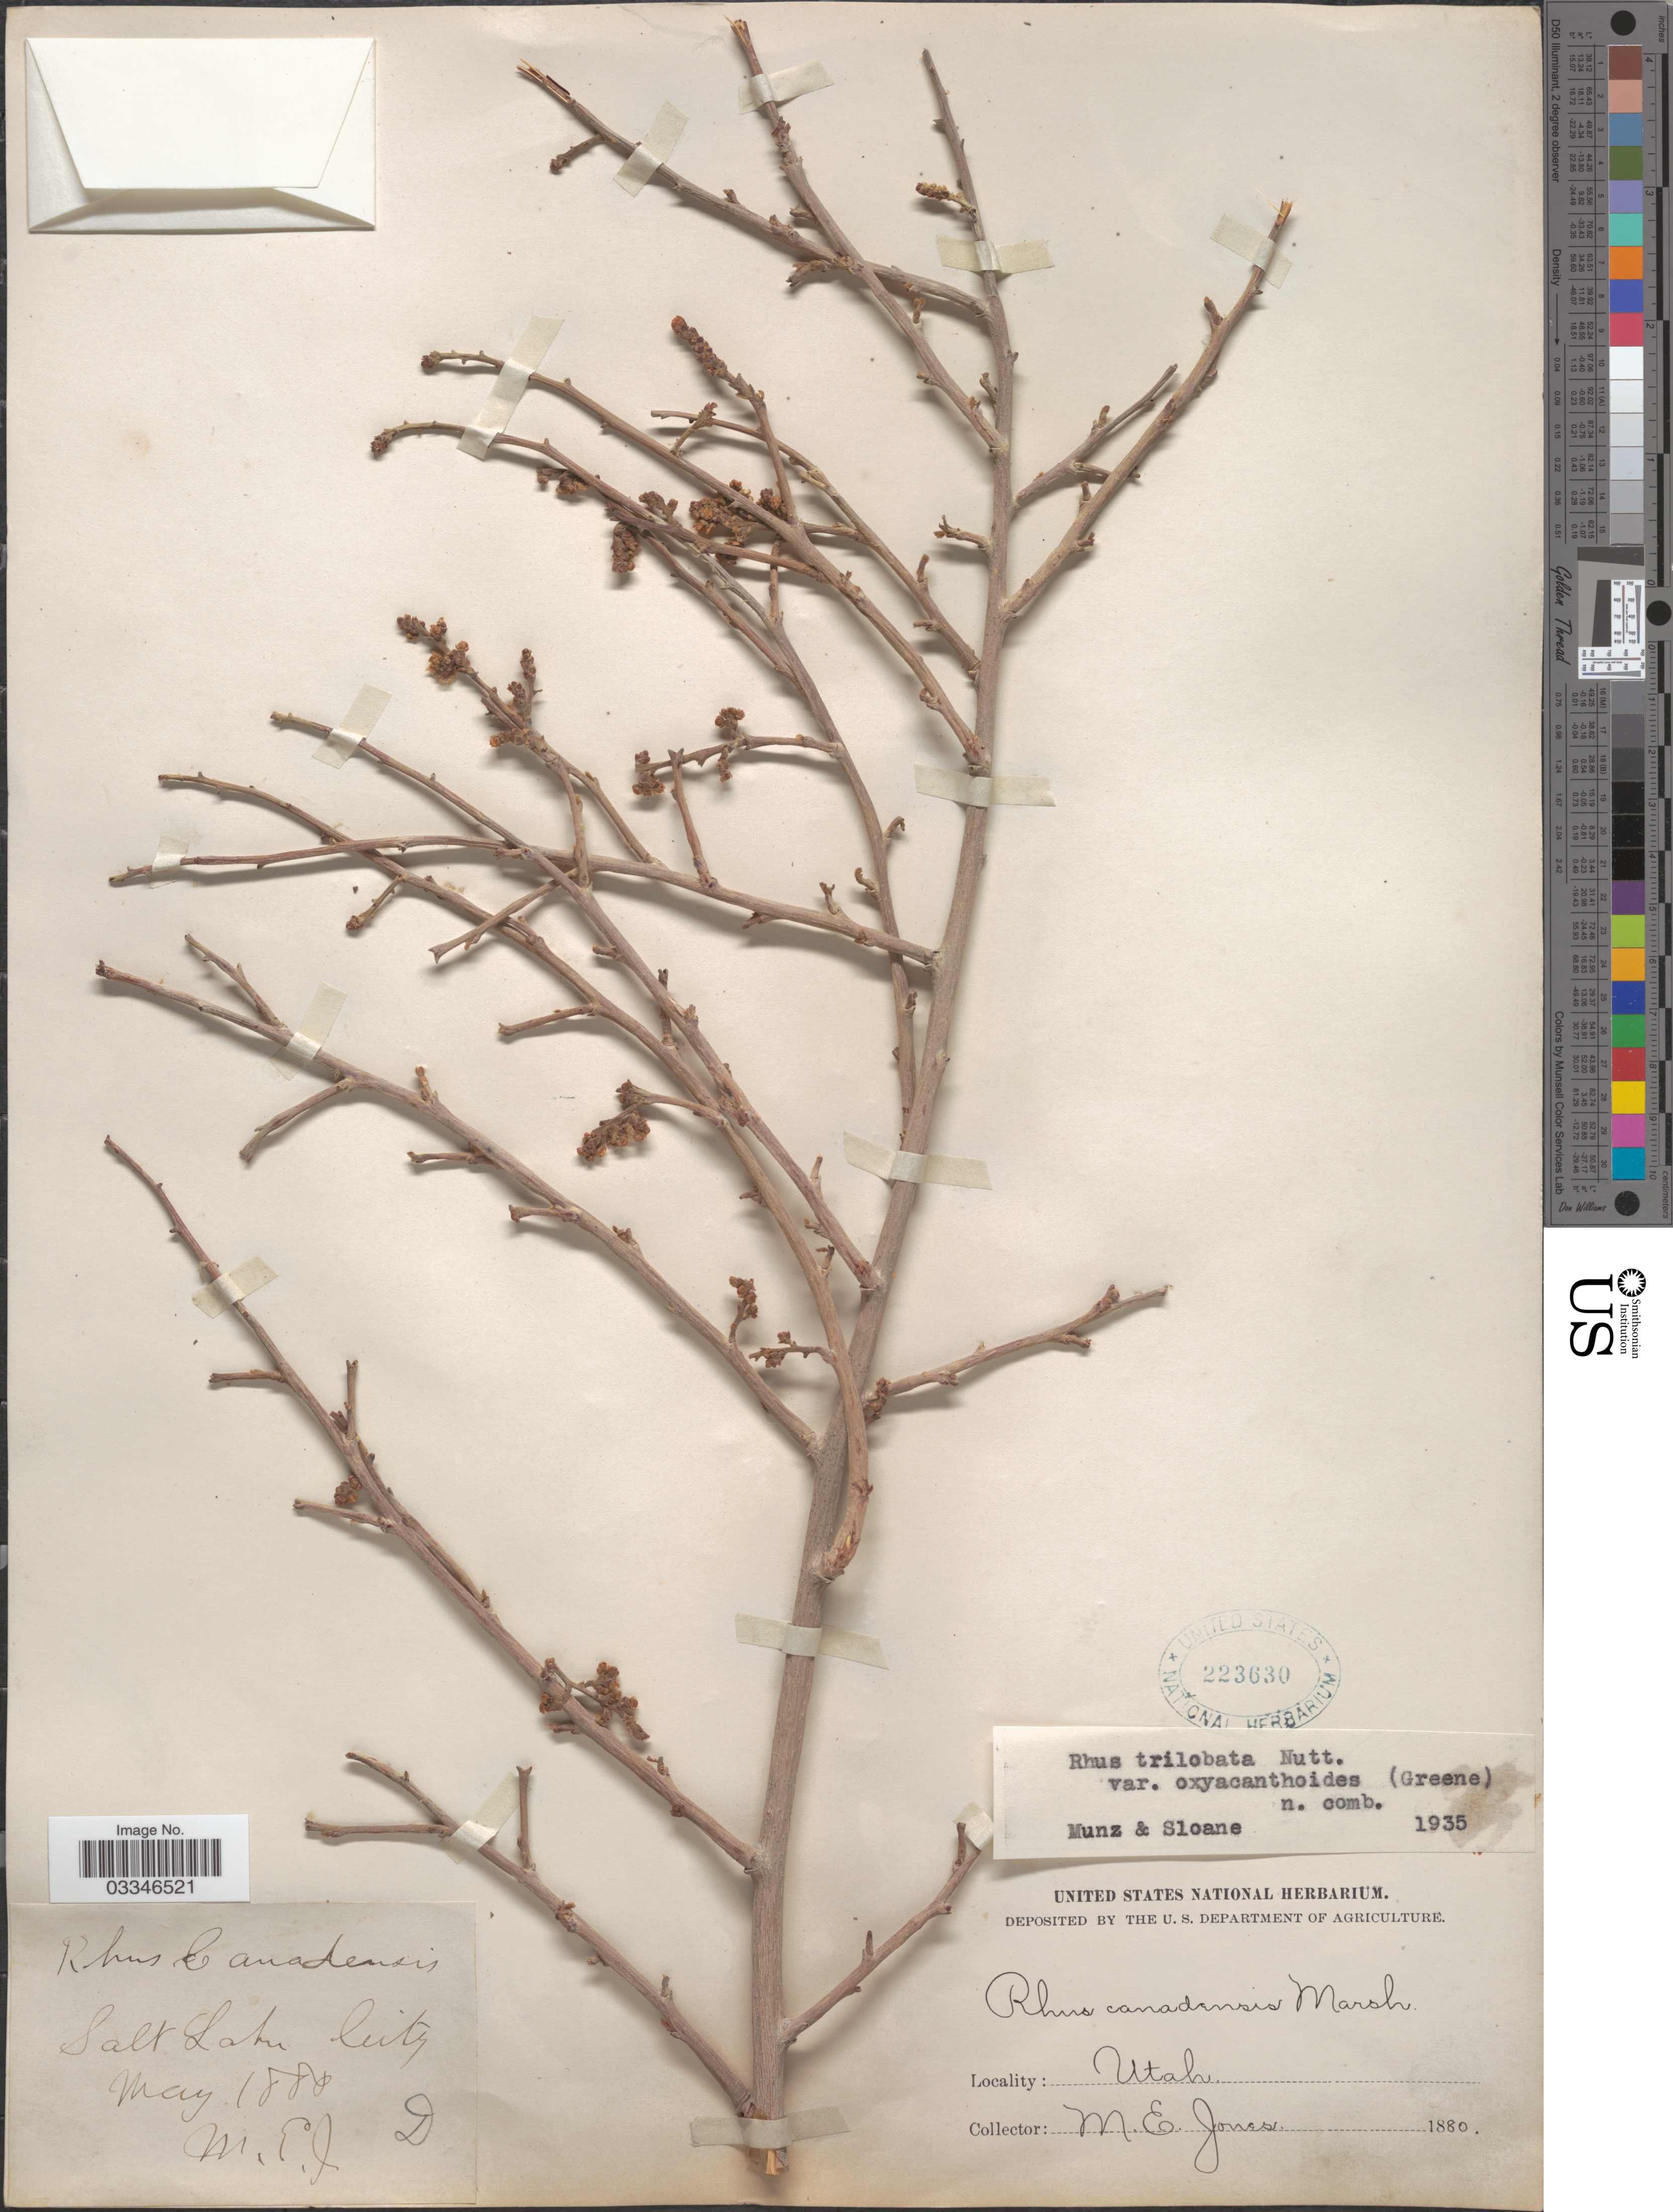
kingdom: Plantae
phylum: Tracheophyta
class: Magnoliopsida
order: Sapindales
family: Anacardiaceae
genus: Rhus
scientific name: Rhus trilobata var oxyacanthoides (Greene) Munz & Sloana ined.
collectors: M. E. Jones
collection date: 1880-05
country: United States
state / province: Utah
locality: Salt Lake City.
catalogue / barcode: US 223630